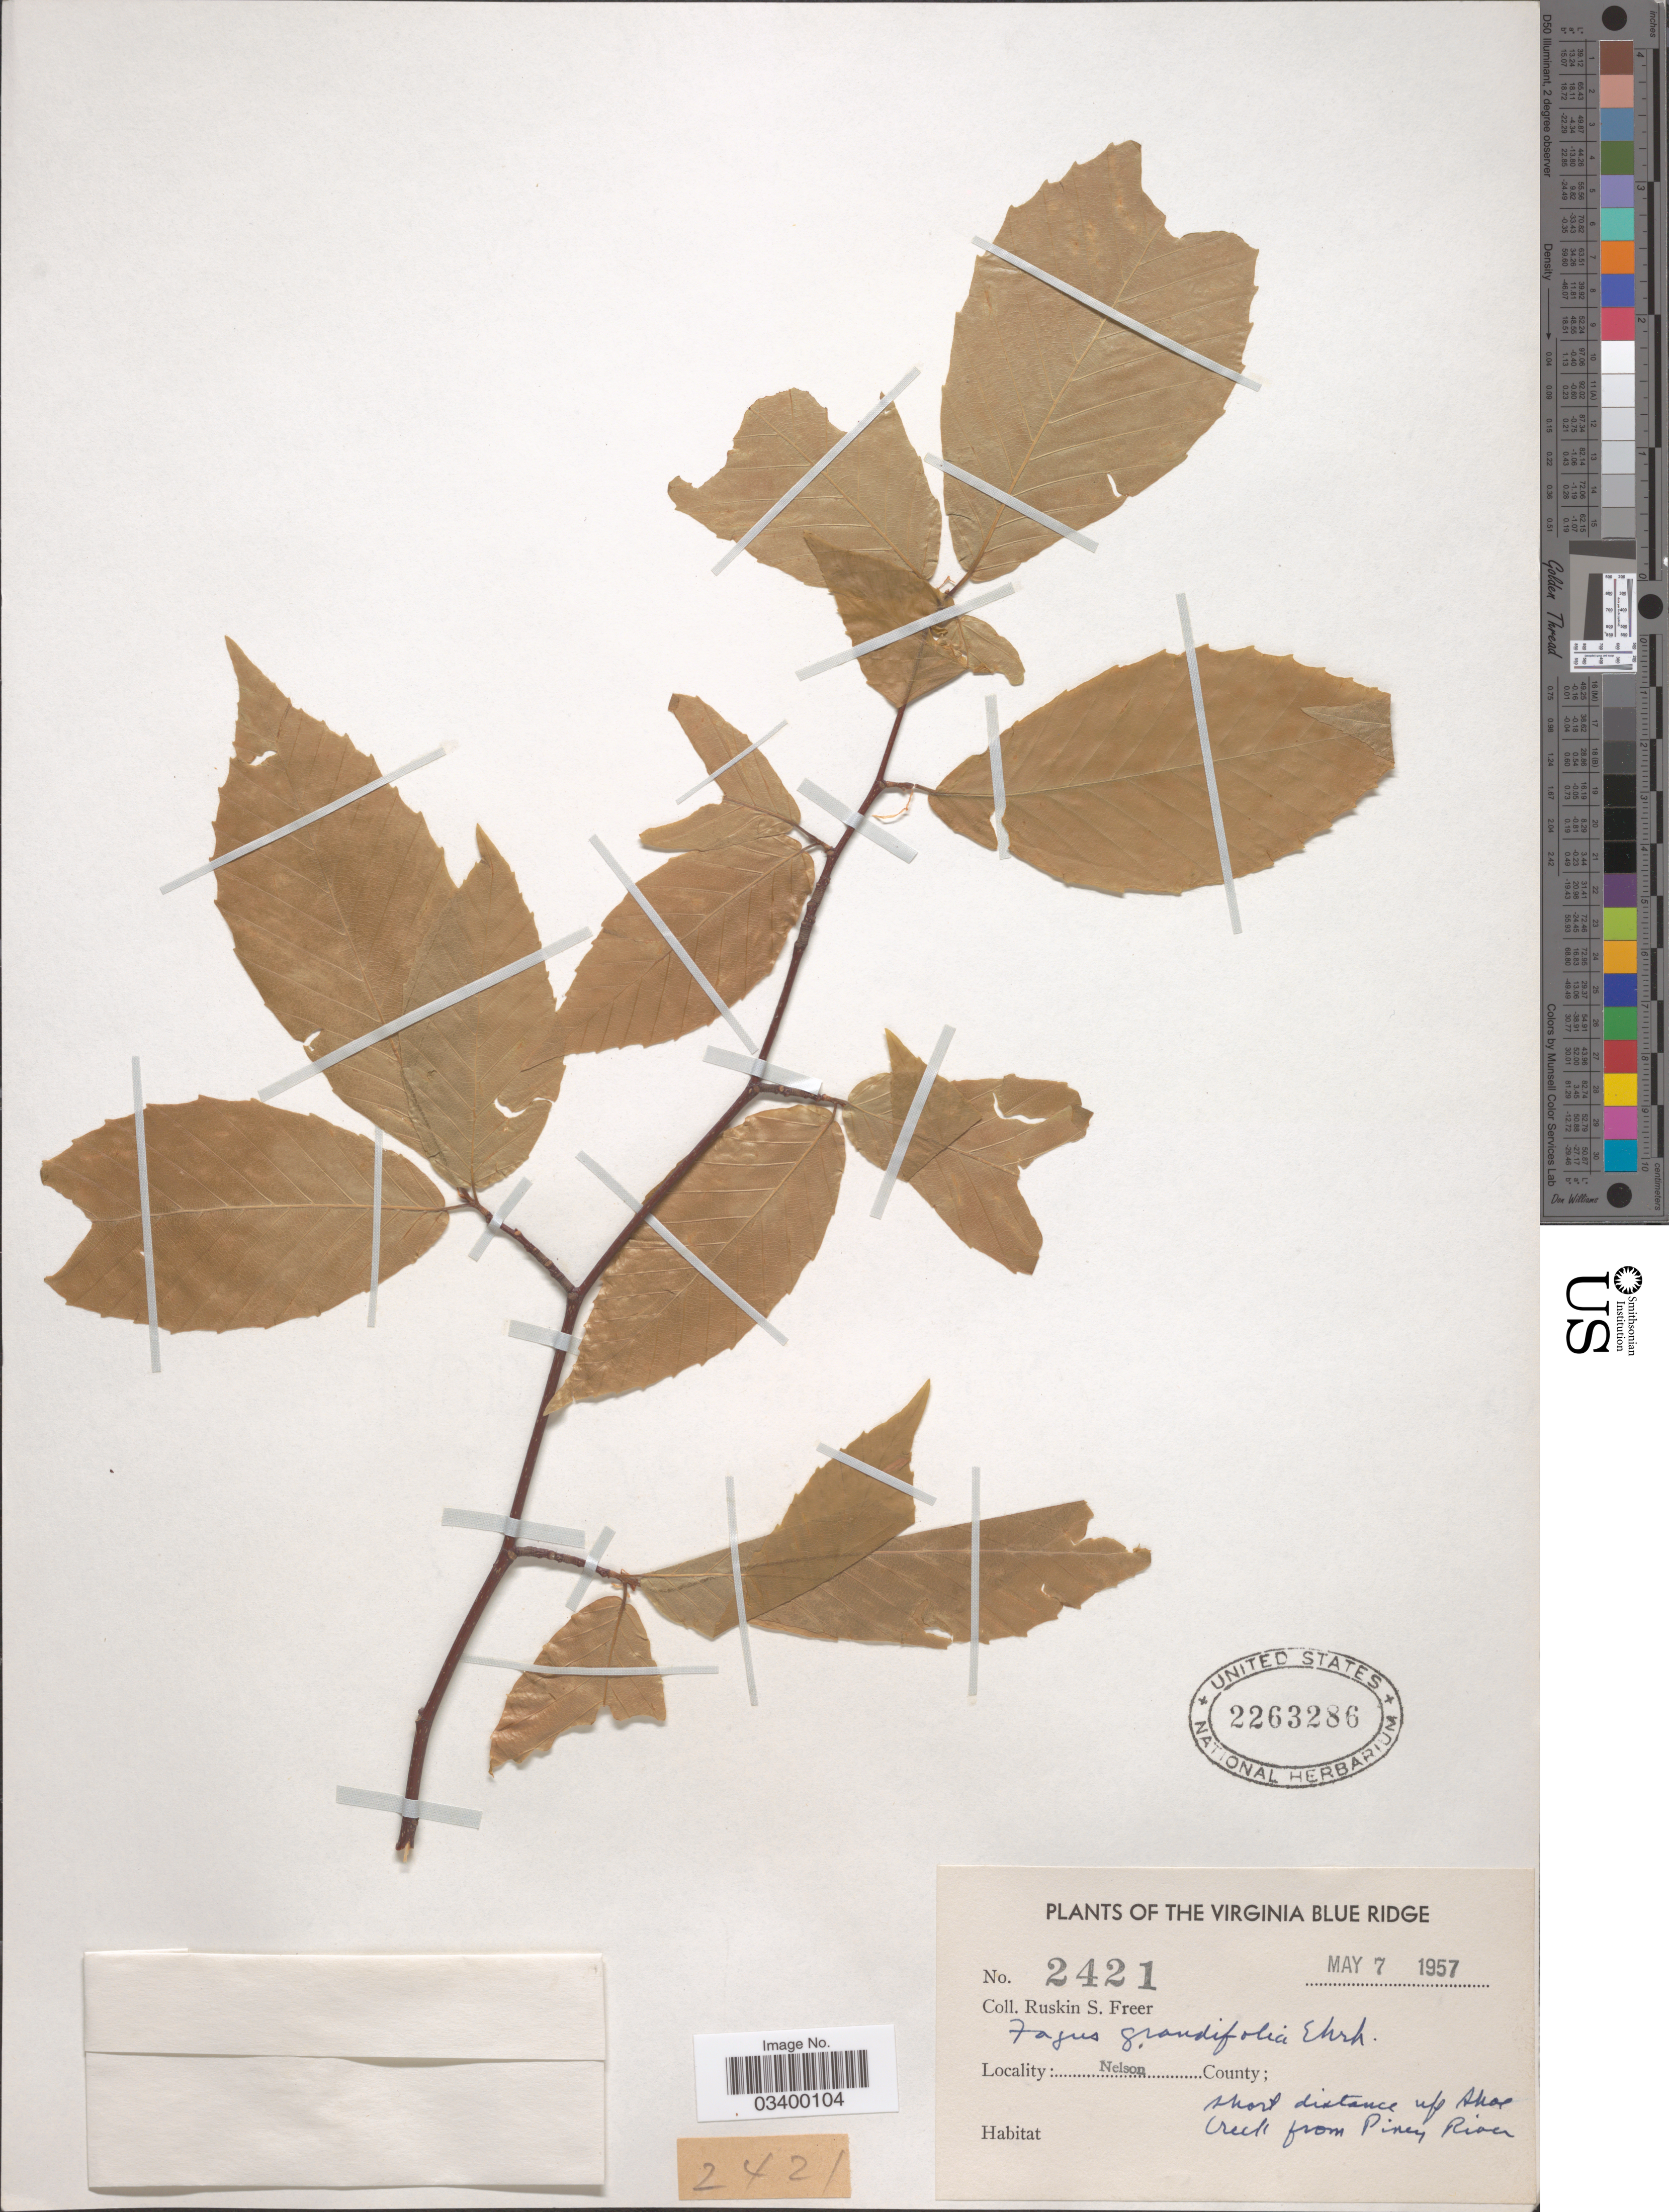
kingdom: Plantae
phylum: Tracheophyta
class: Magnoliopsida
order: Fagales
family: Fagaceae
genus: Fagus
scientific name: Fagus grandifolia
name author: Ehrh.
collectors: R. Freer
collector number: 2421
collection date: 1957-05-07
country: United States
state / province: Virginia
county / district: Nelson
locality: The Virginia Blue Ridge. Nelson County. Short distance up Shoe Creek from Piney River.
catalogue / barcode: US 2263286